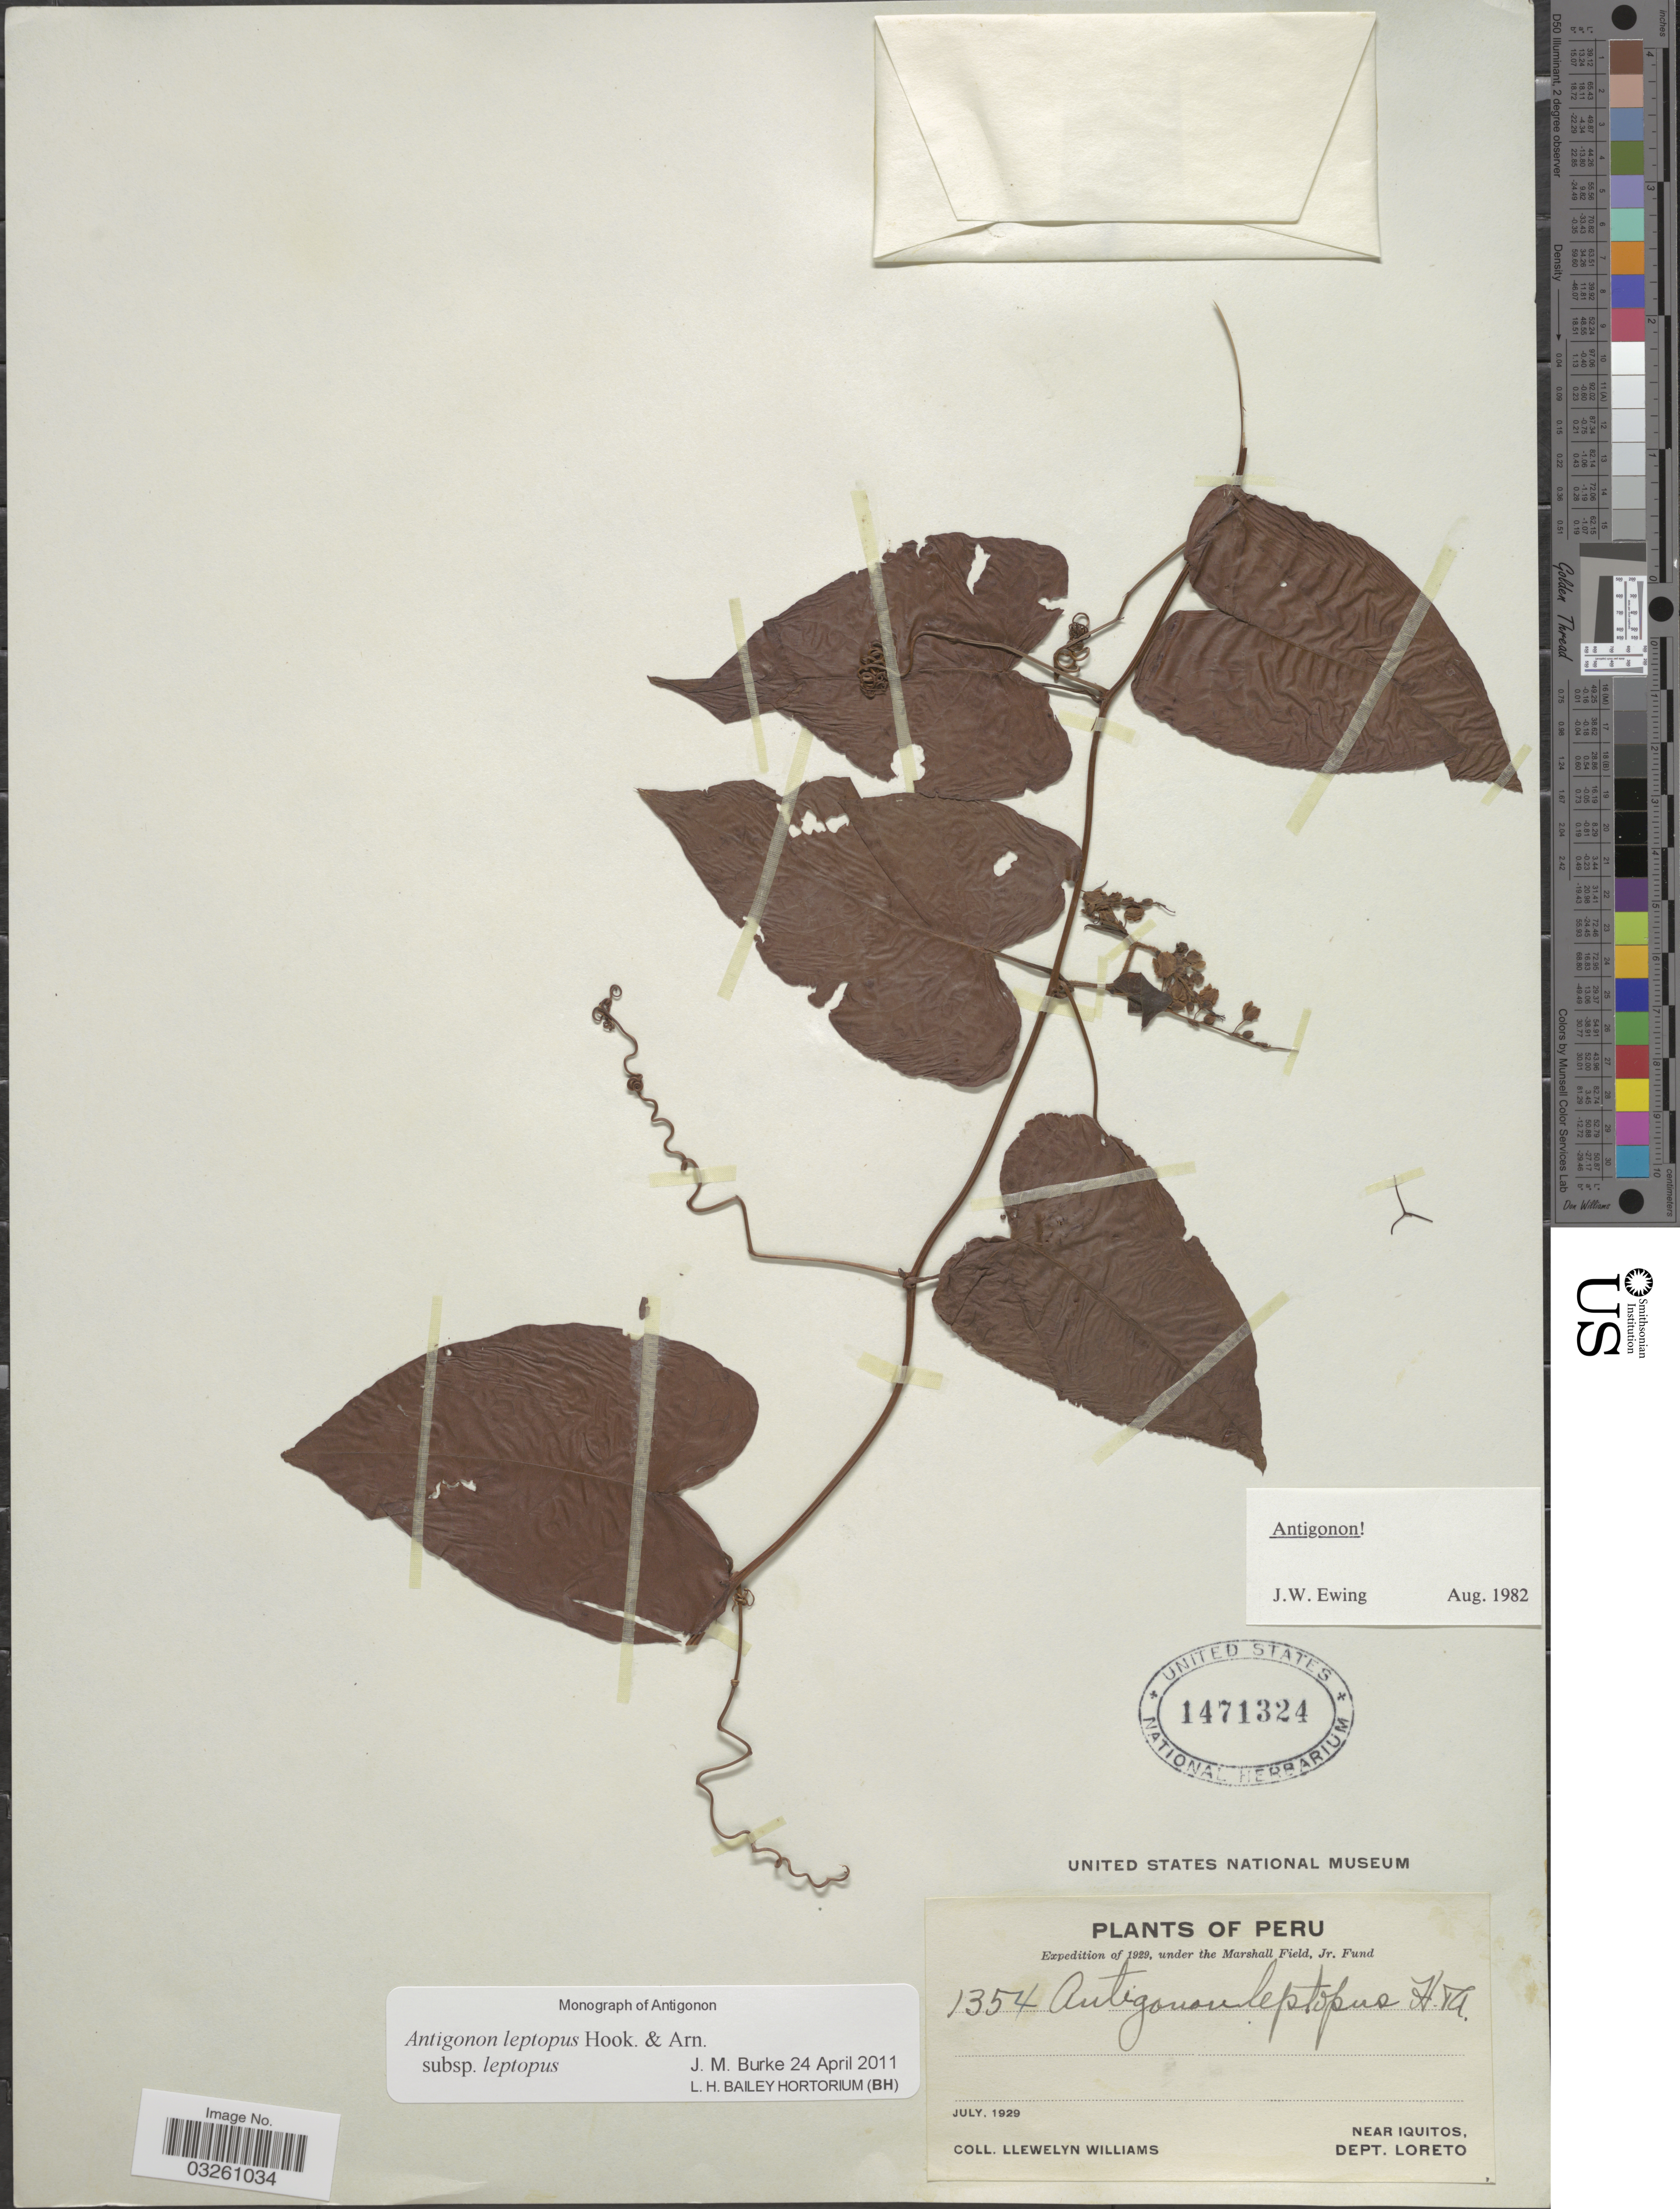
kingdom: Plantae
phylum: Tracheophyta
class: Magnoliopsida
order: Caryophyllales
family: Polygonaceae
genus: Antigonon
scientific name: Antigonon leptopus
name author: Hook. & Arn.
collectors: Ll. Williams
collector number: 1354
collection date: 1929-07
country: Peru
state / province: Loreto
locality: Near Iquitos, Dept. Loreto.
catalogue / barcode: US 1471324